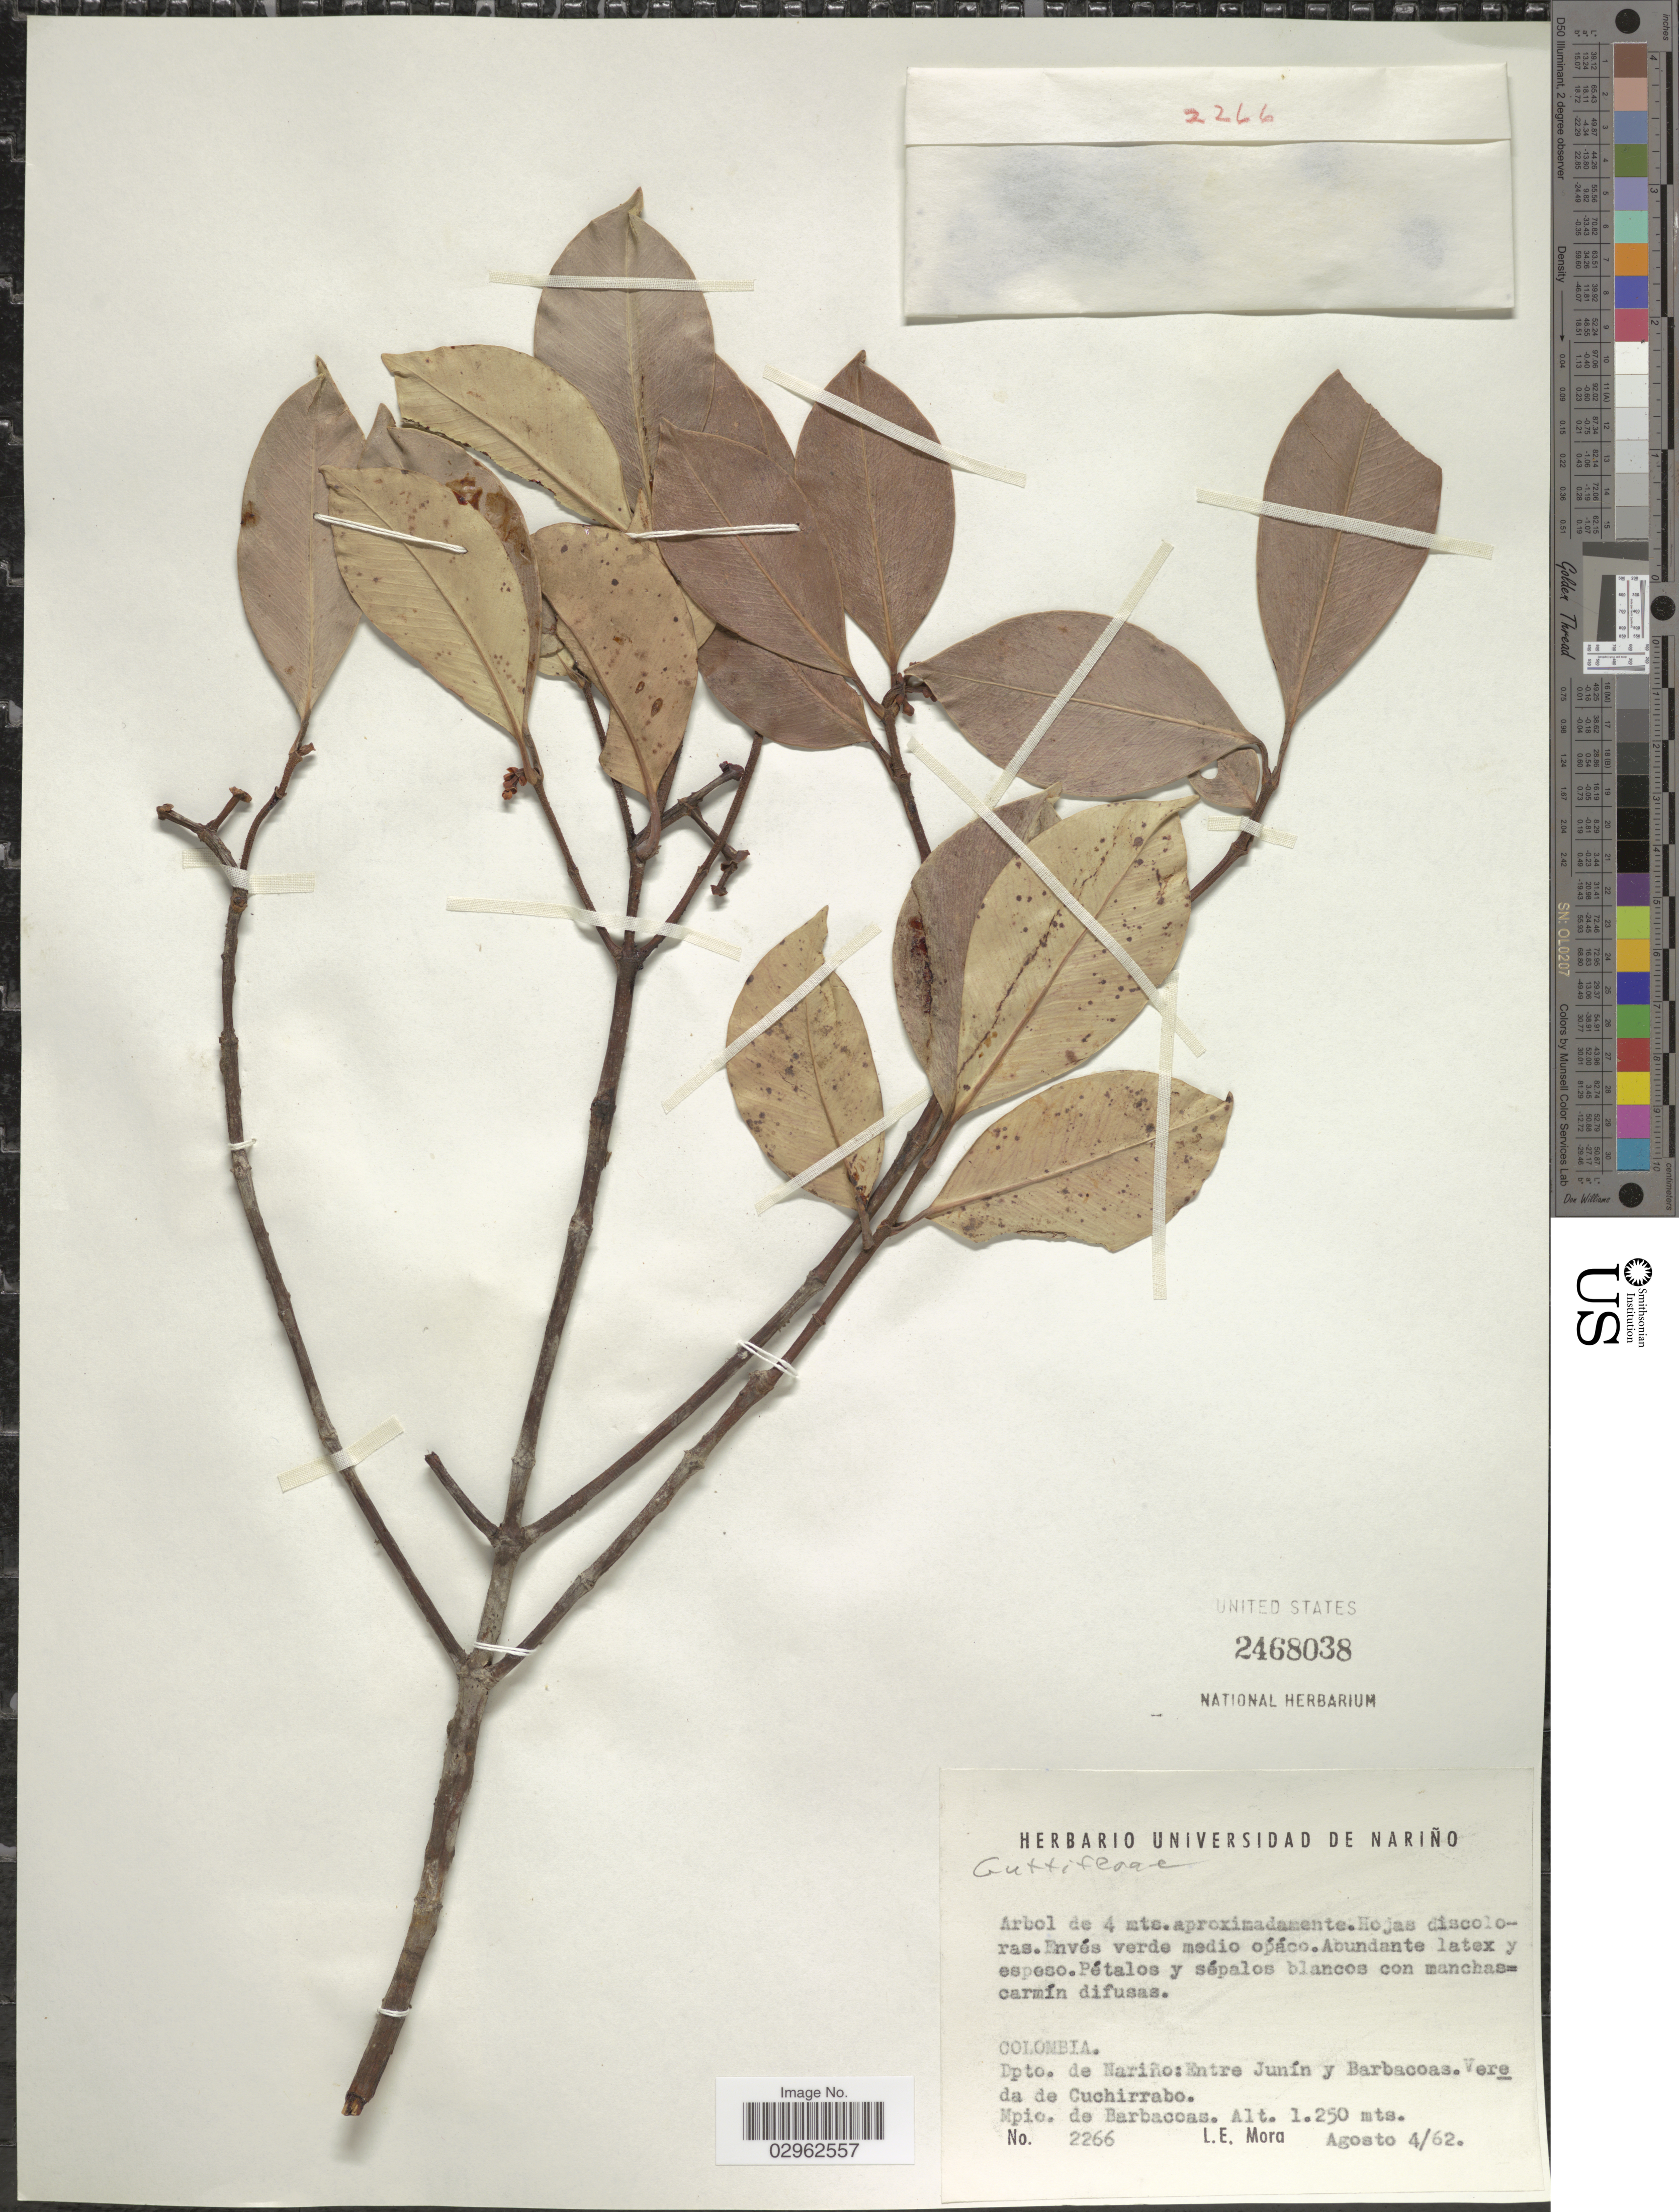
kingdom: Plantae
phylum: Tracheophyta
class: Magnoliopsida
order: Malpighiales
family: Clusiaceae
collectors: L. Mora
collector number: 2266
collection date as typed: Transcribed d/m/y: 4/8/62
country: Colombia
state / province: Nariño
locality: Dpto. de Nariño: Entre Junín y Barbacoas. Vere da de Cuchirrabo. Mpio. de Barbacoas.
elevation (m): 1250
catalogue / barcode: US 2468038